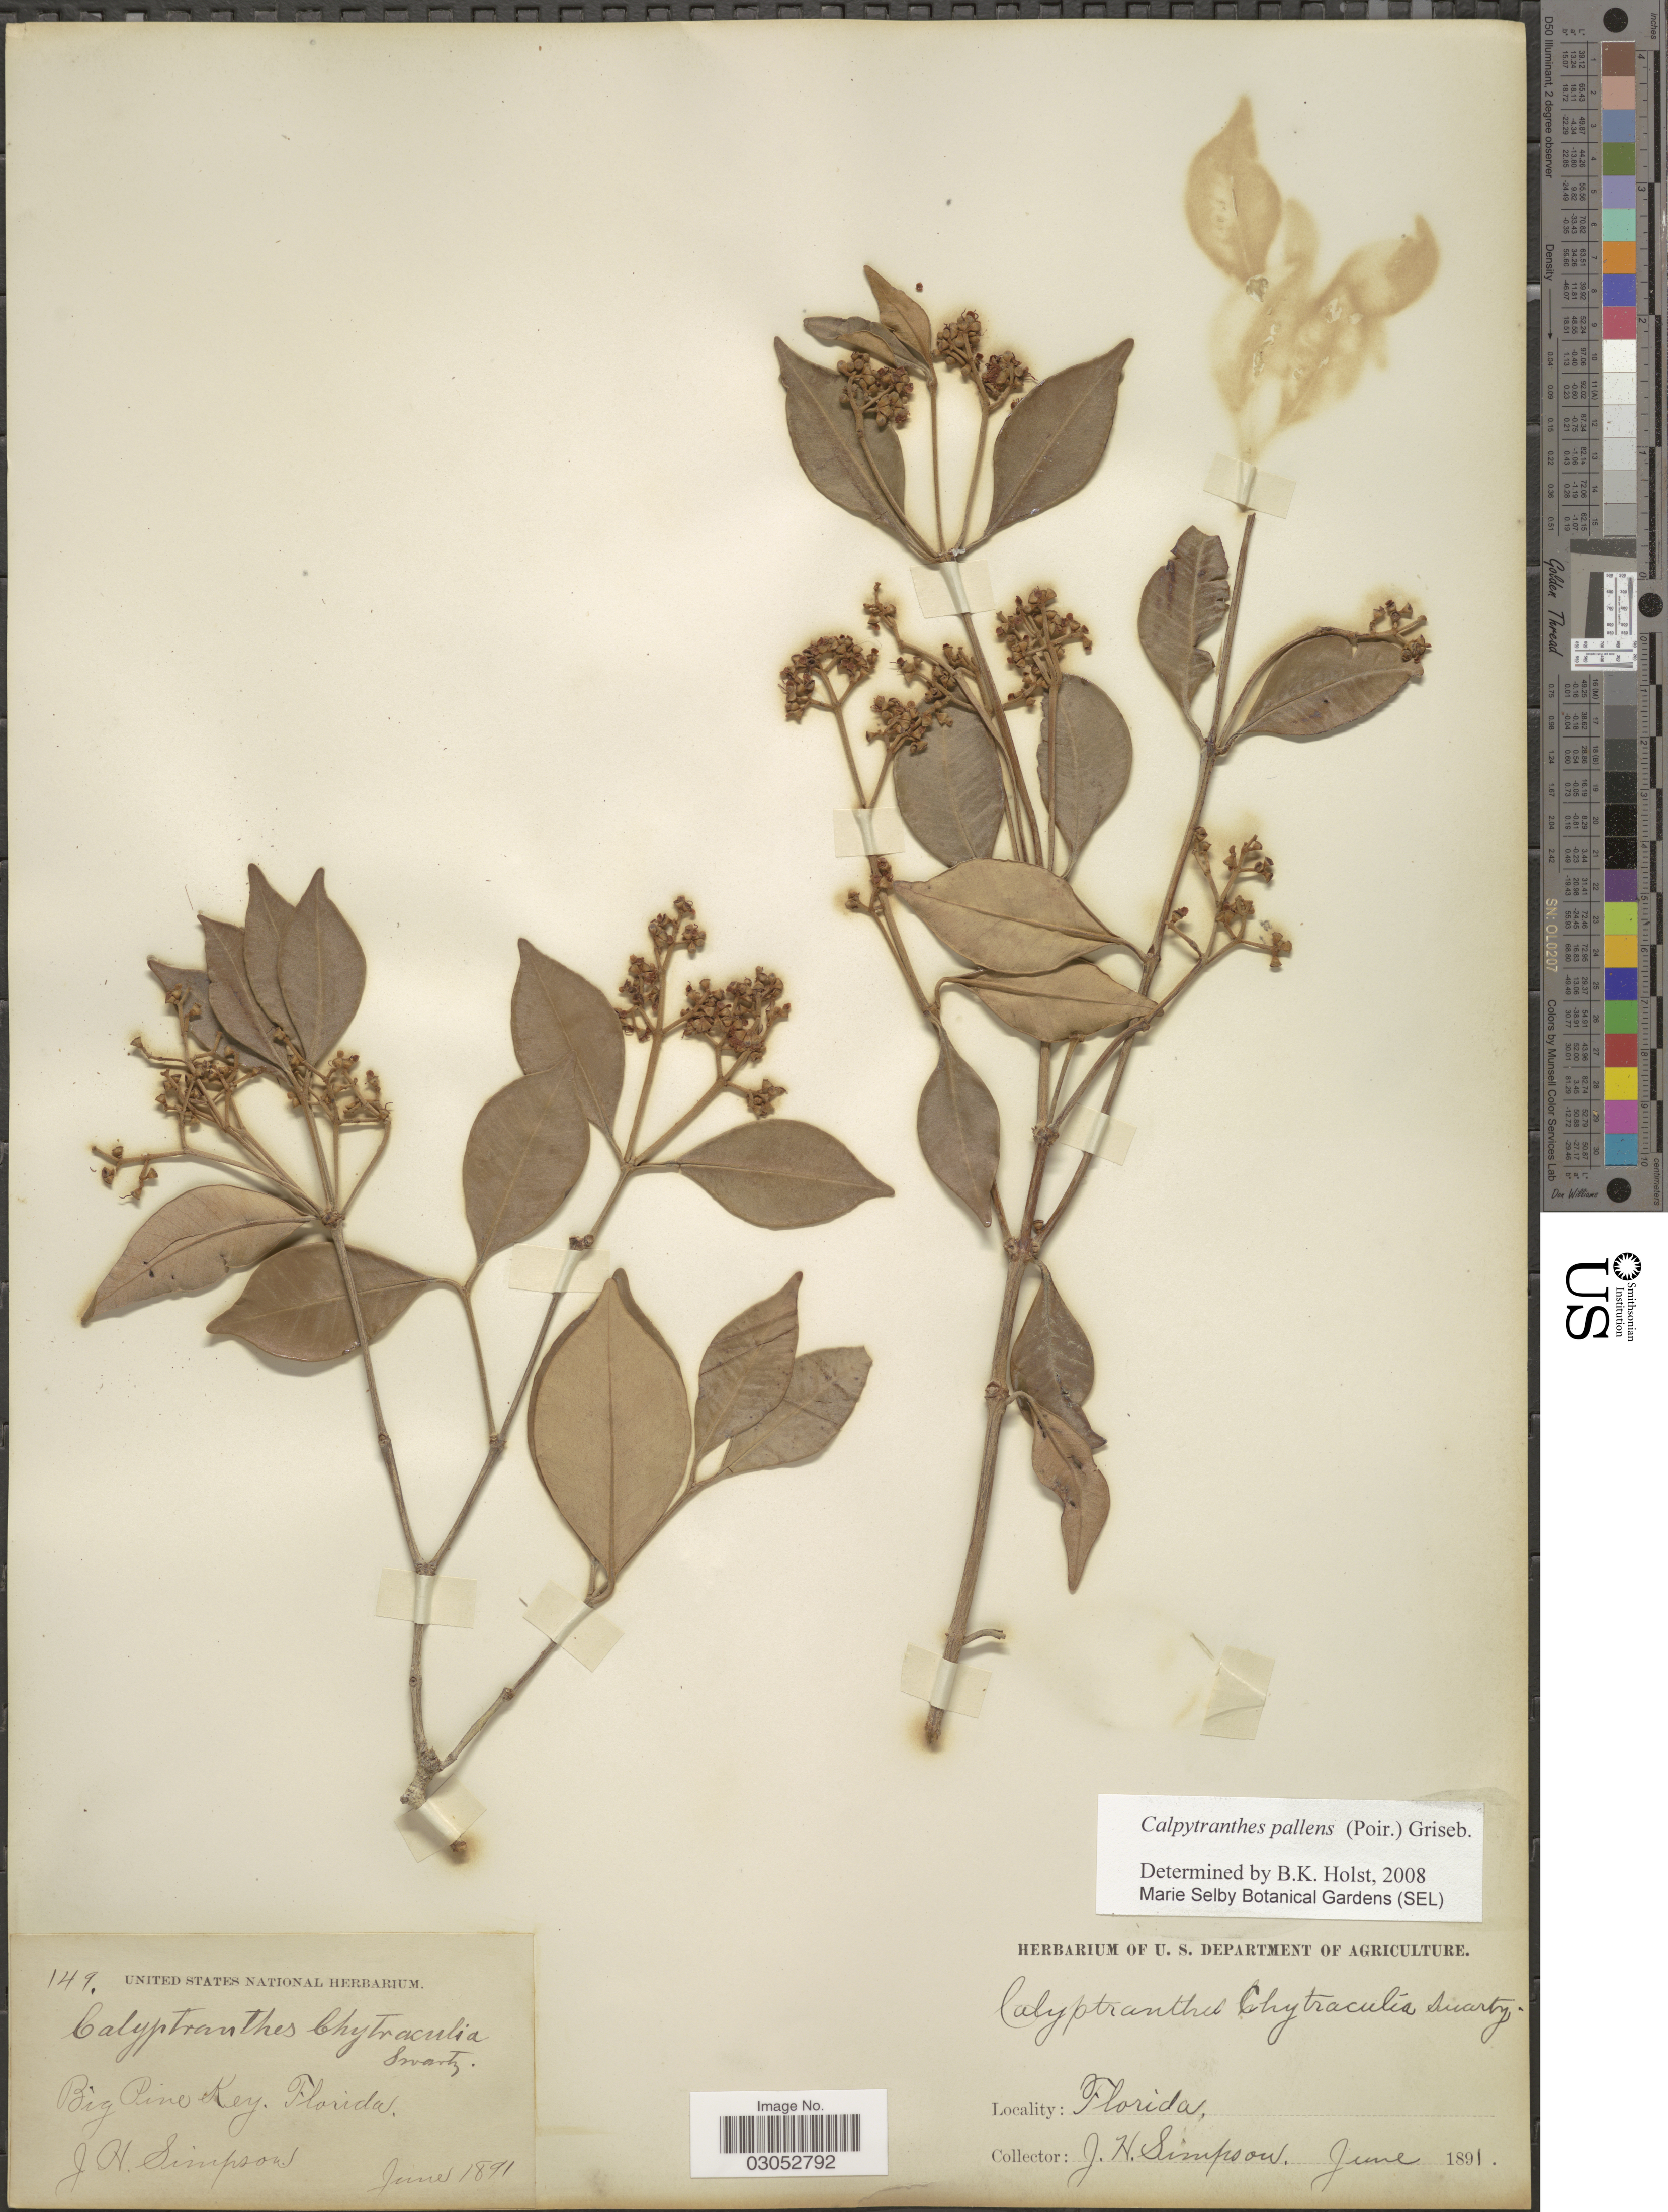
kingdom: Plantae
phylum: Tracheophyta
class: Magnoliopsida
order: Myrtales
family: Myrtaceae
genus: Myrcia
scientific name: Myrcia neopallens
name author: A.R. Lourenço & E. Lucas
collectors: J. H. Simpson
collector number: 149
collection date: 1891-06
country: United States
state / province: Florida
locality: Big Pine Key.